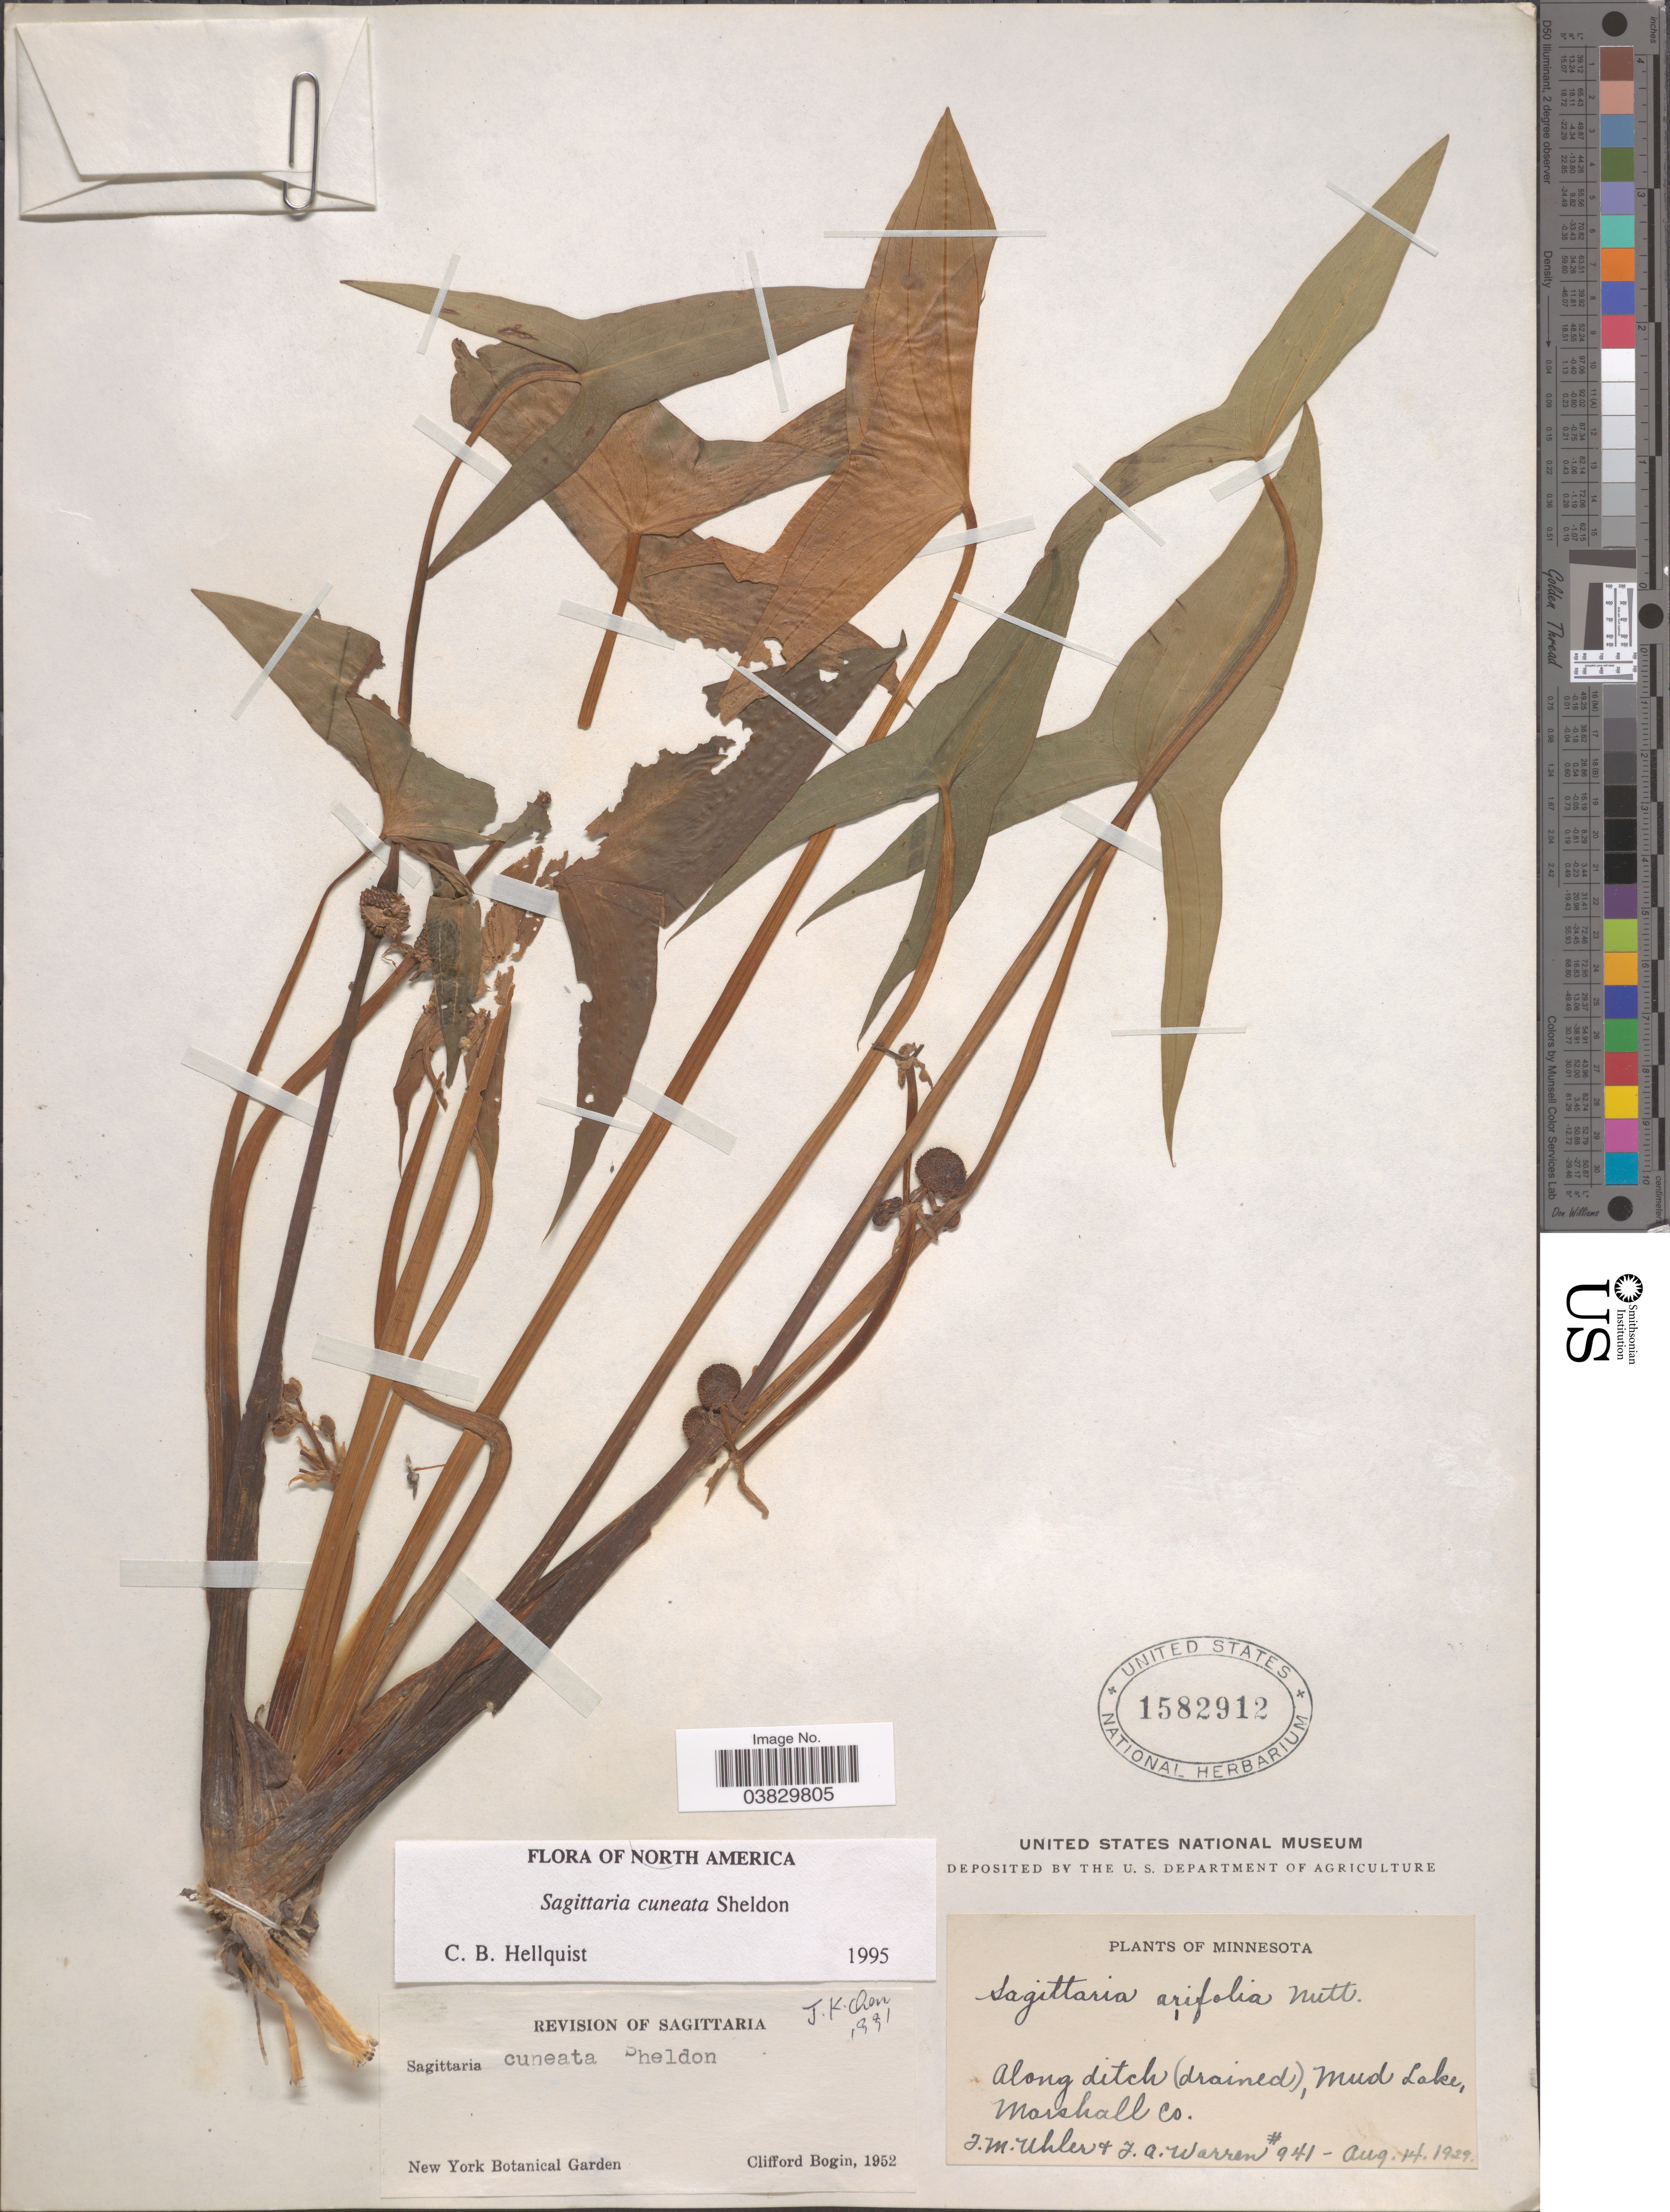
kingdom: Plantae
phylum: Tracheophyta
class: Liliopsida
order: Alismatales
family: Alismataceae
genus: Sagittaria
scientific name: Sagittaria cuneata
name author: E. Sheld.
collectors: F. M. Uhler & J. Warren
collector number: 941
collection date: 1929-08-14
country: United States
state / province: Minnesota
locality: Along ditch (drained), Mud Lake, Marshall Co.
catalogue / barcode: US 1582912